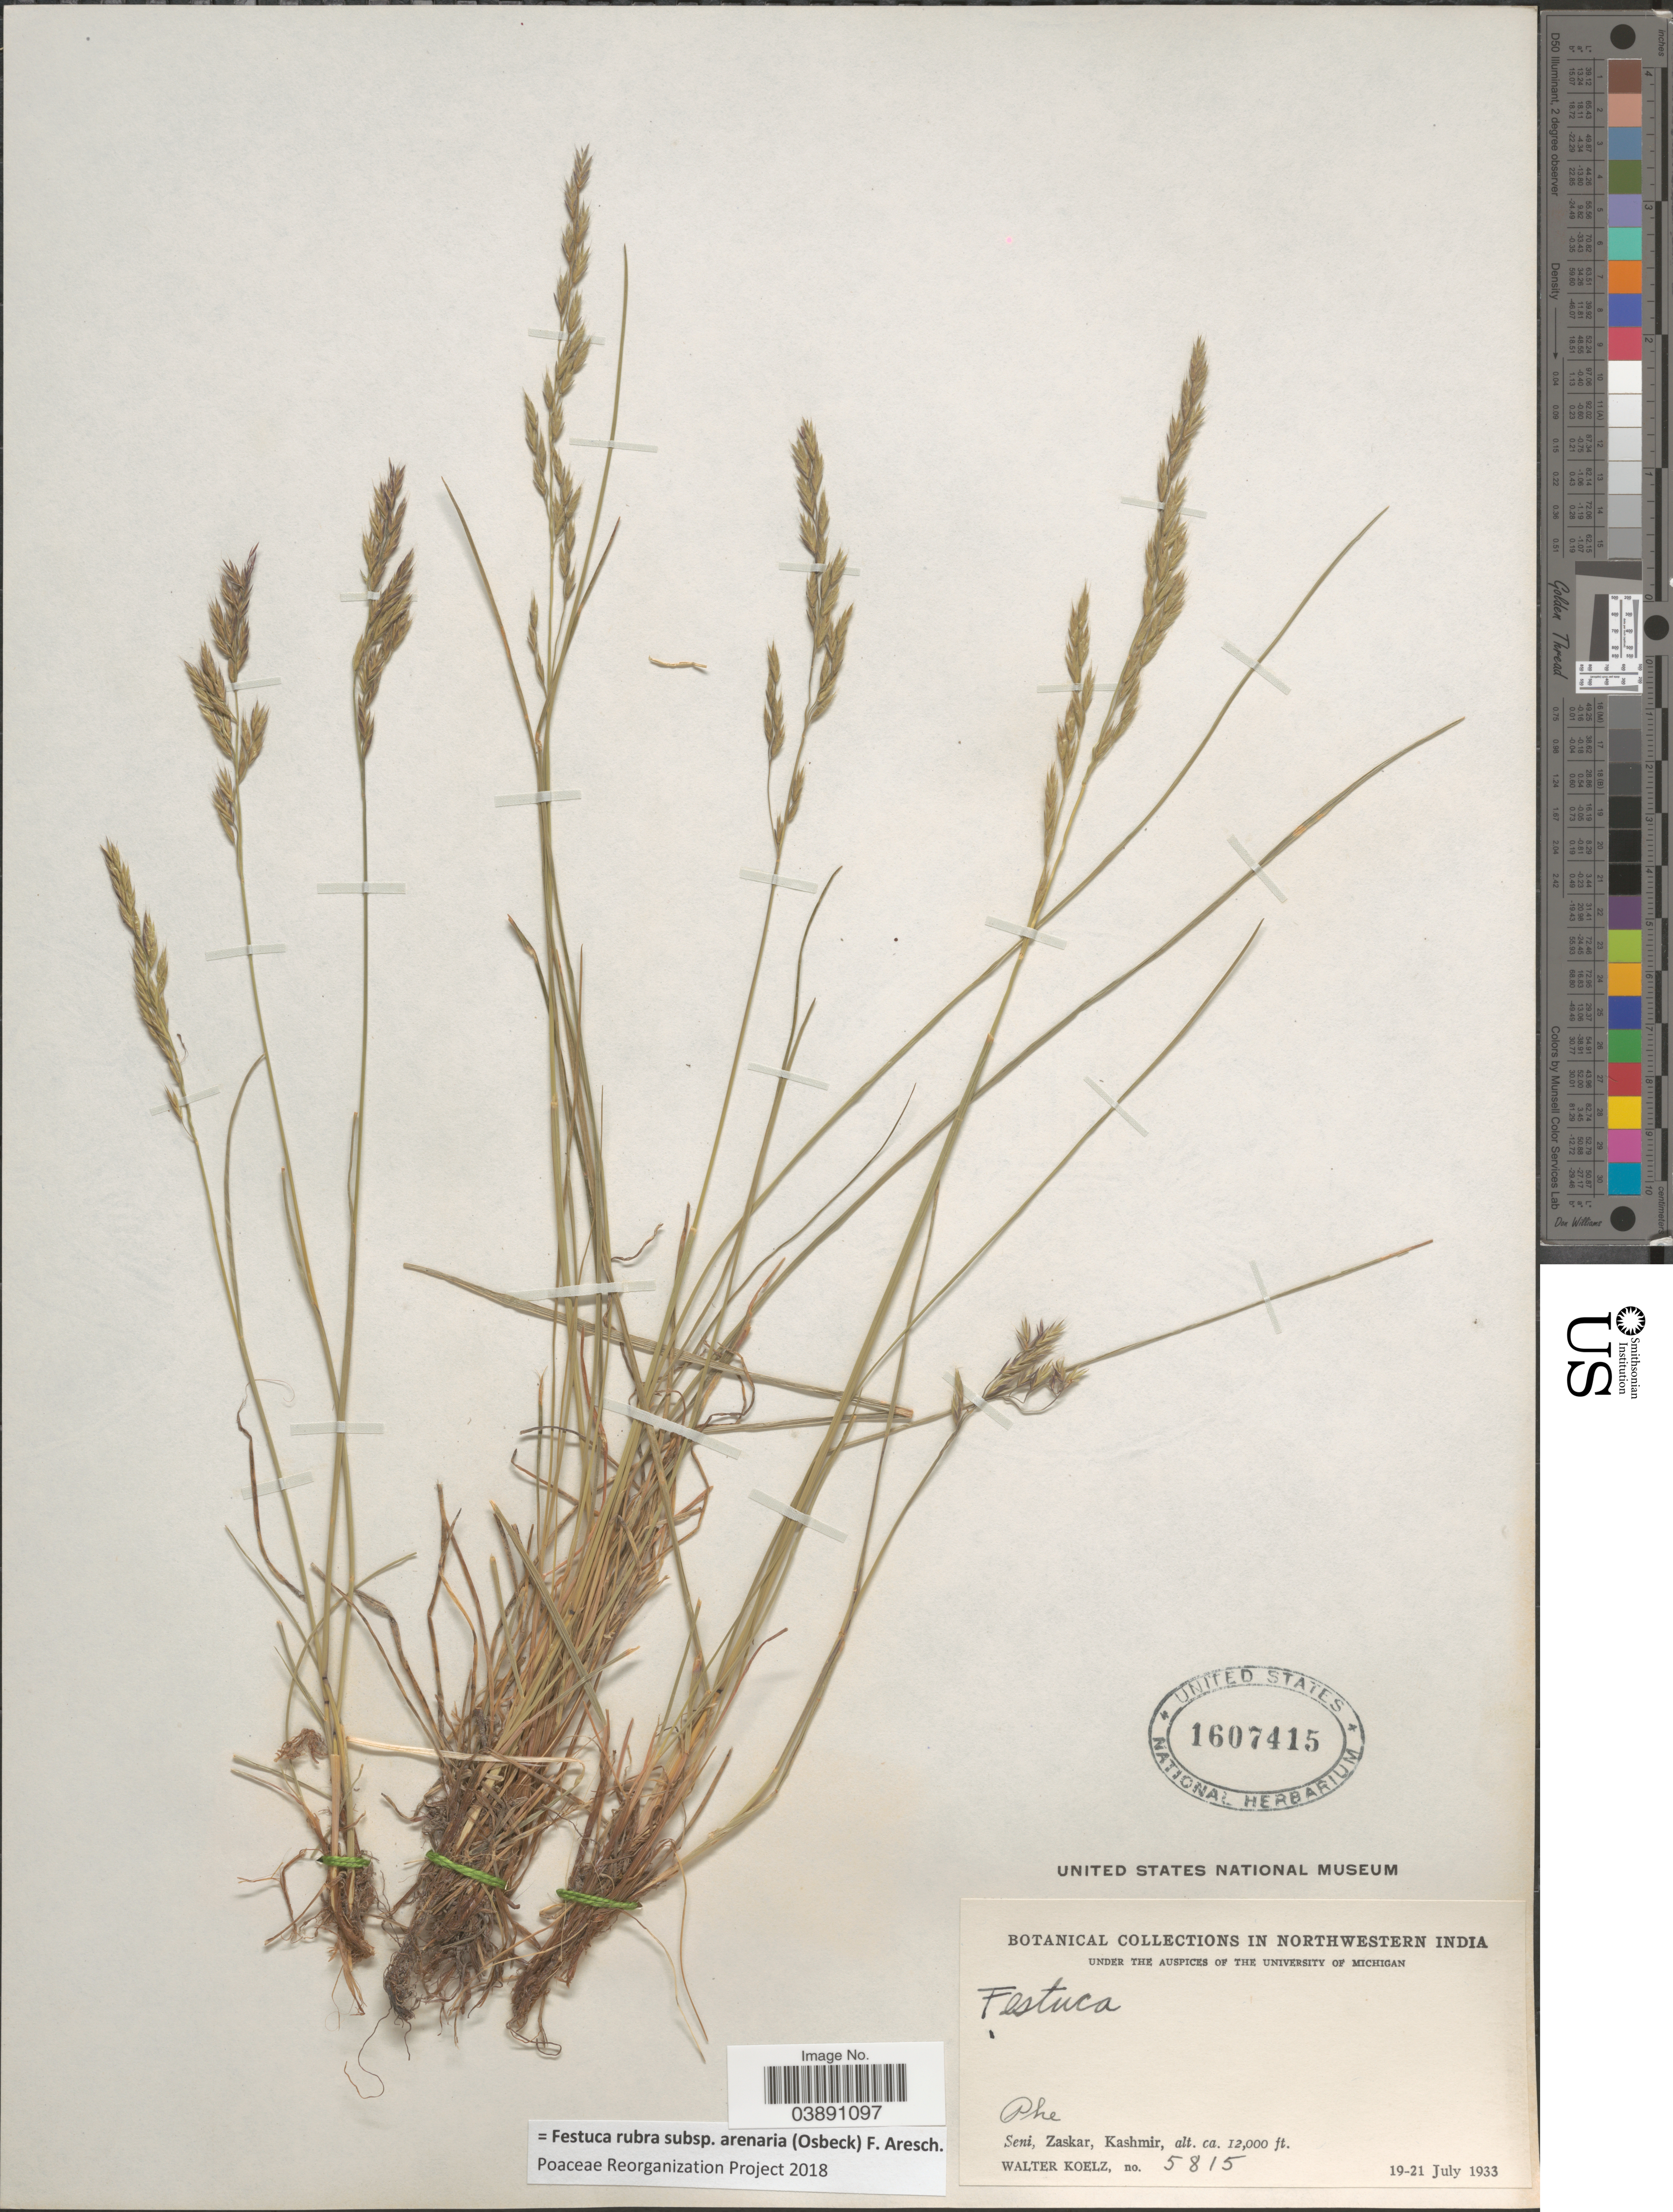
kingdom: Plantae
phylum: Tracheophyta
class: Liliopsida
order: Poales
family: Poaceae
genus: Festuca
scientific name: Festuca rubra subsp. arenaria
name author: (Osbeck) F. Aresch.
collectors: W. N. Koelz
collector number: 5815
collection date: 1933-07-19/1933-07-21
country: India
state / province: Jammu and Kashmir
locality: In Northwestern India. Phe. Seni, Zaskar, Kashmir.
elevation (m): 3658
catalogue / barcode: US 1607415